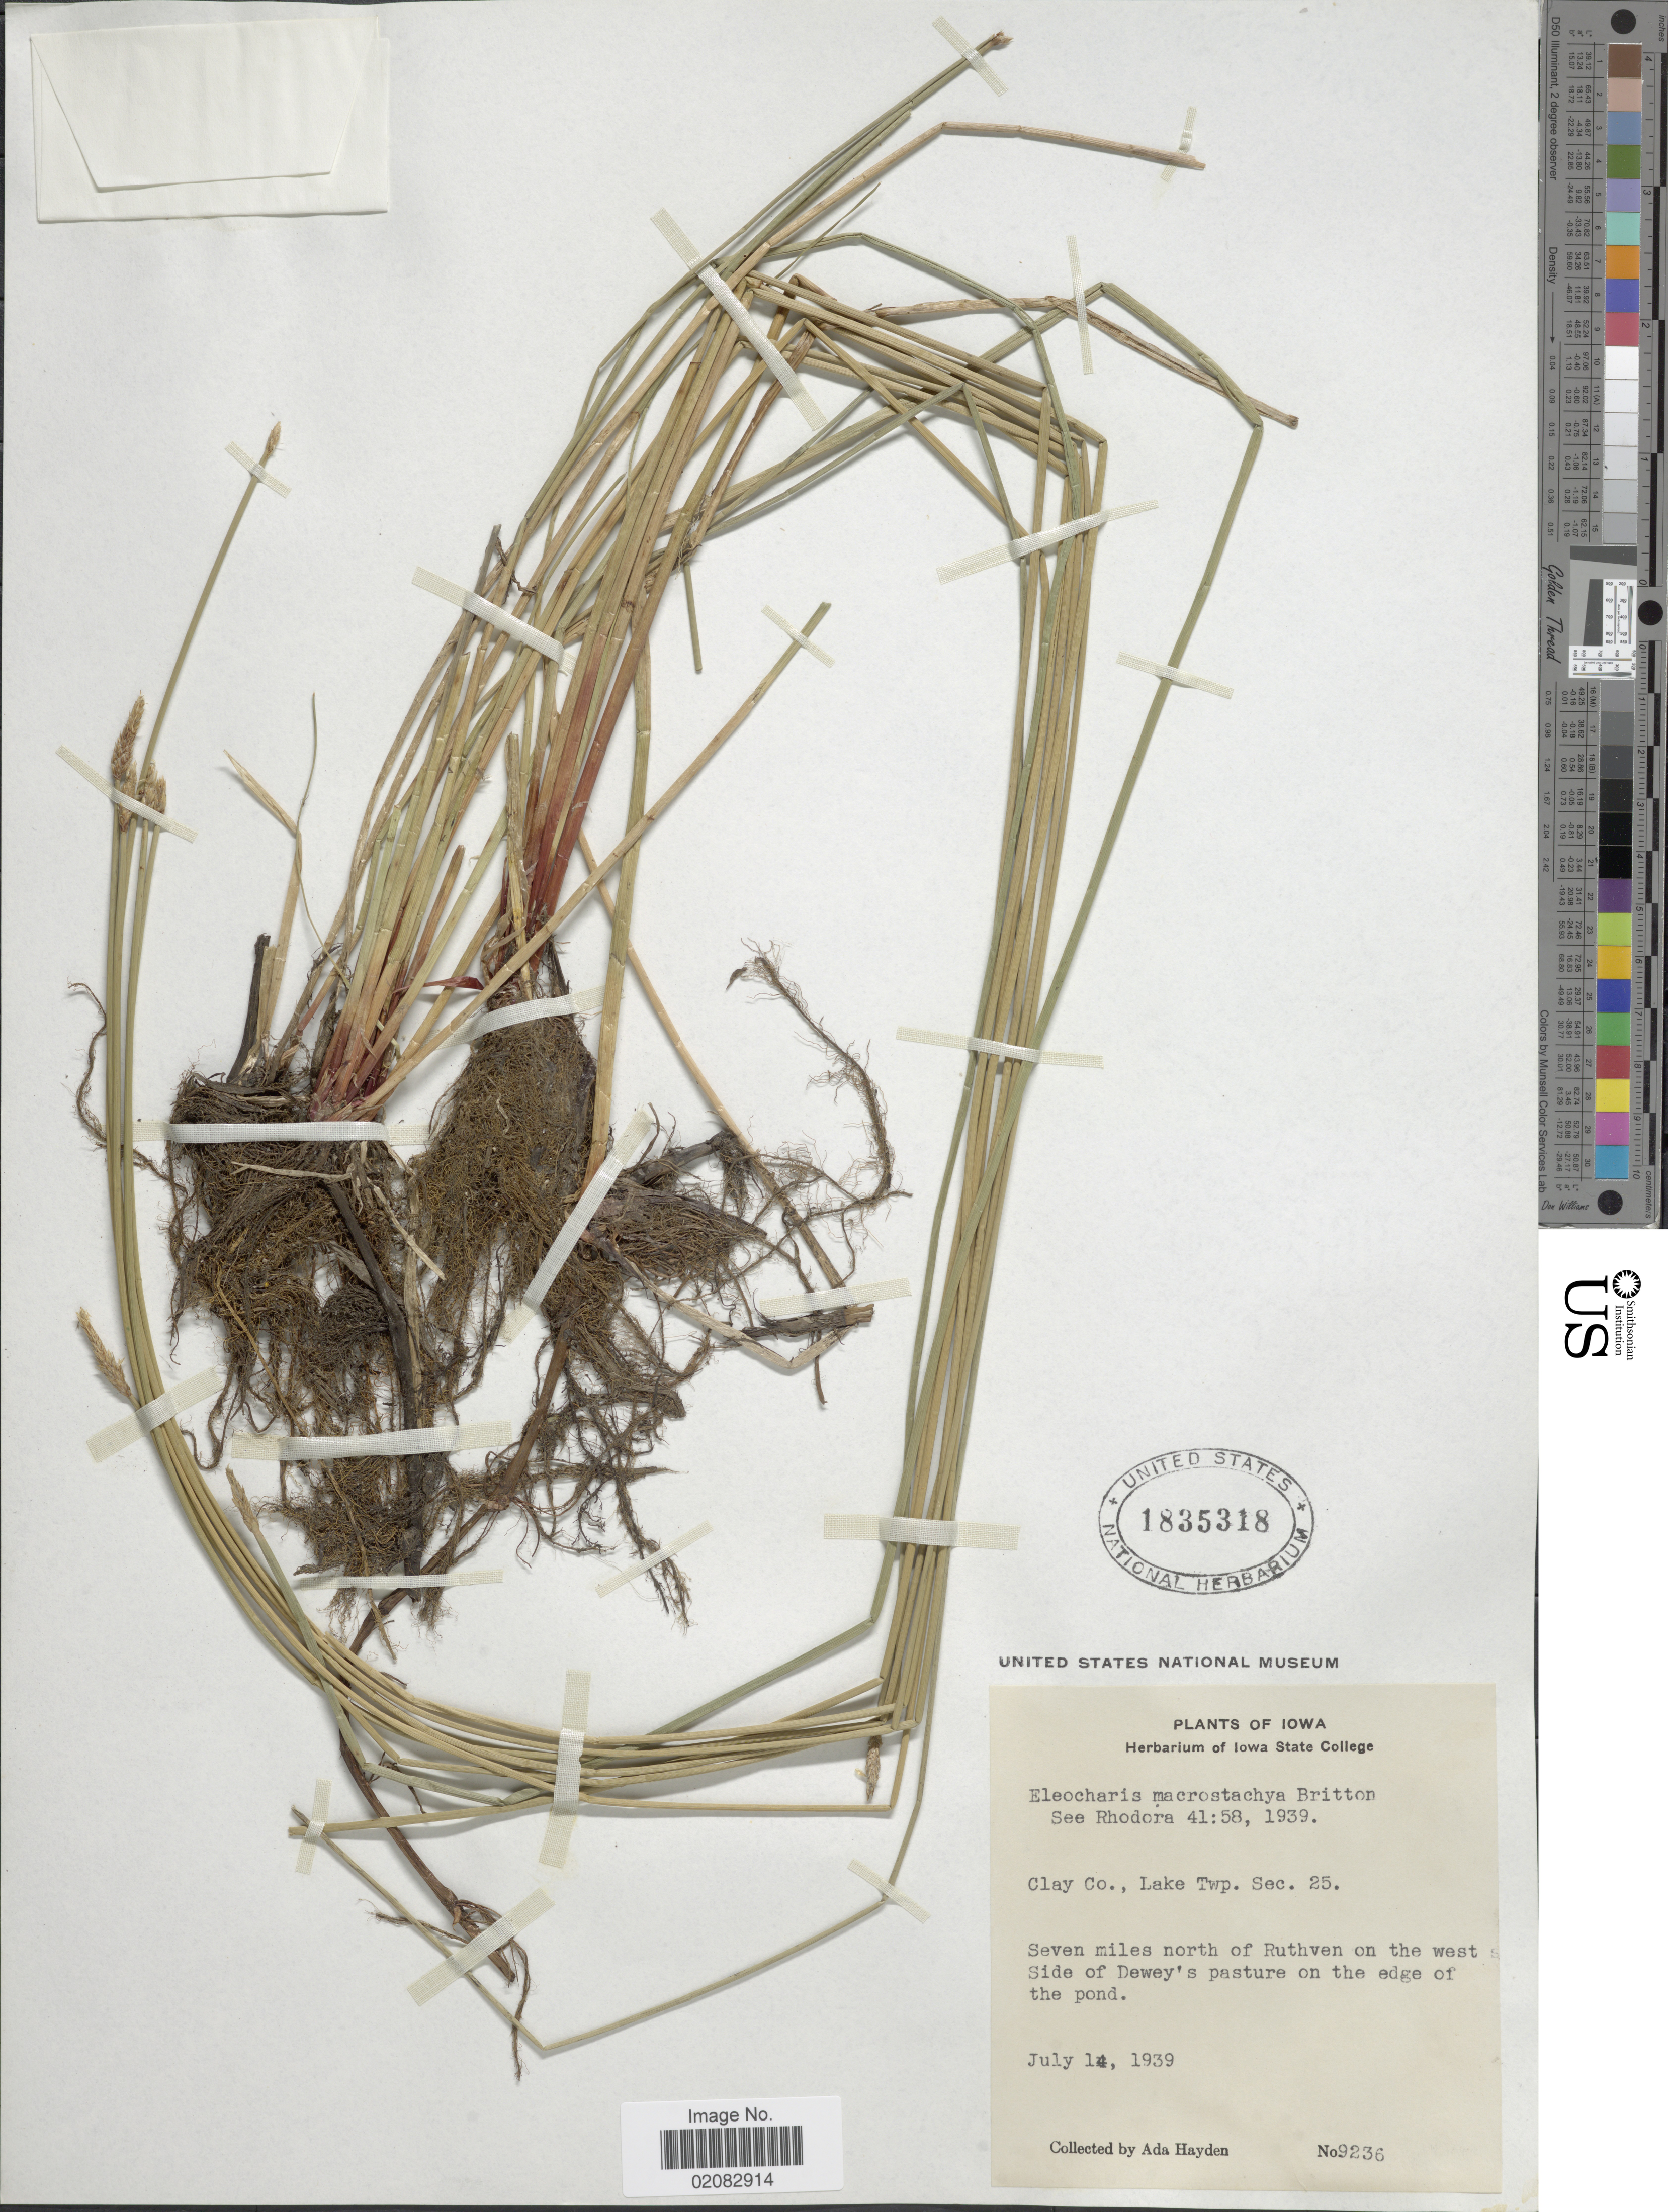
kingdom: Plantae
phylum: Tracheophyta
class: Liliopsida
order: Poales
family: Cyperaceae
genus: Eleocharis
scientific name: Eleocharis macrostachya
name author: Britton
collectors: Ada Hayden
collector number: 9236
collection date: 1939-07-14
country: United States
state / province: Iowa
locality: Clay Co., Lake Twp. Sec 25, Seven miles north of Ruthven on the west Side of Dewey's pasture on the edge of the pond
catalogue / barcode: US 1835318